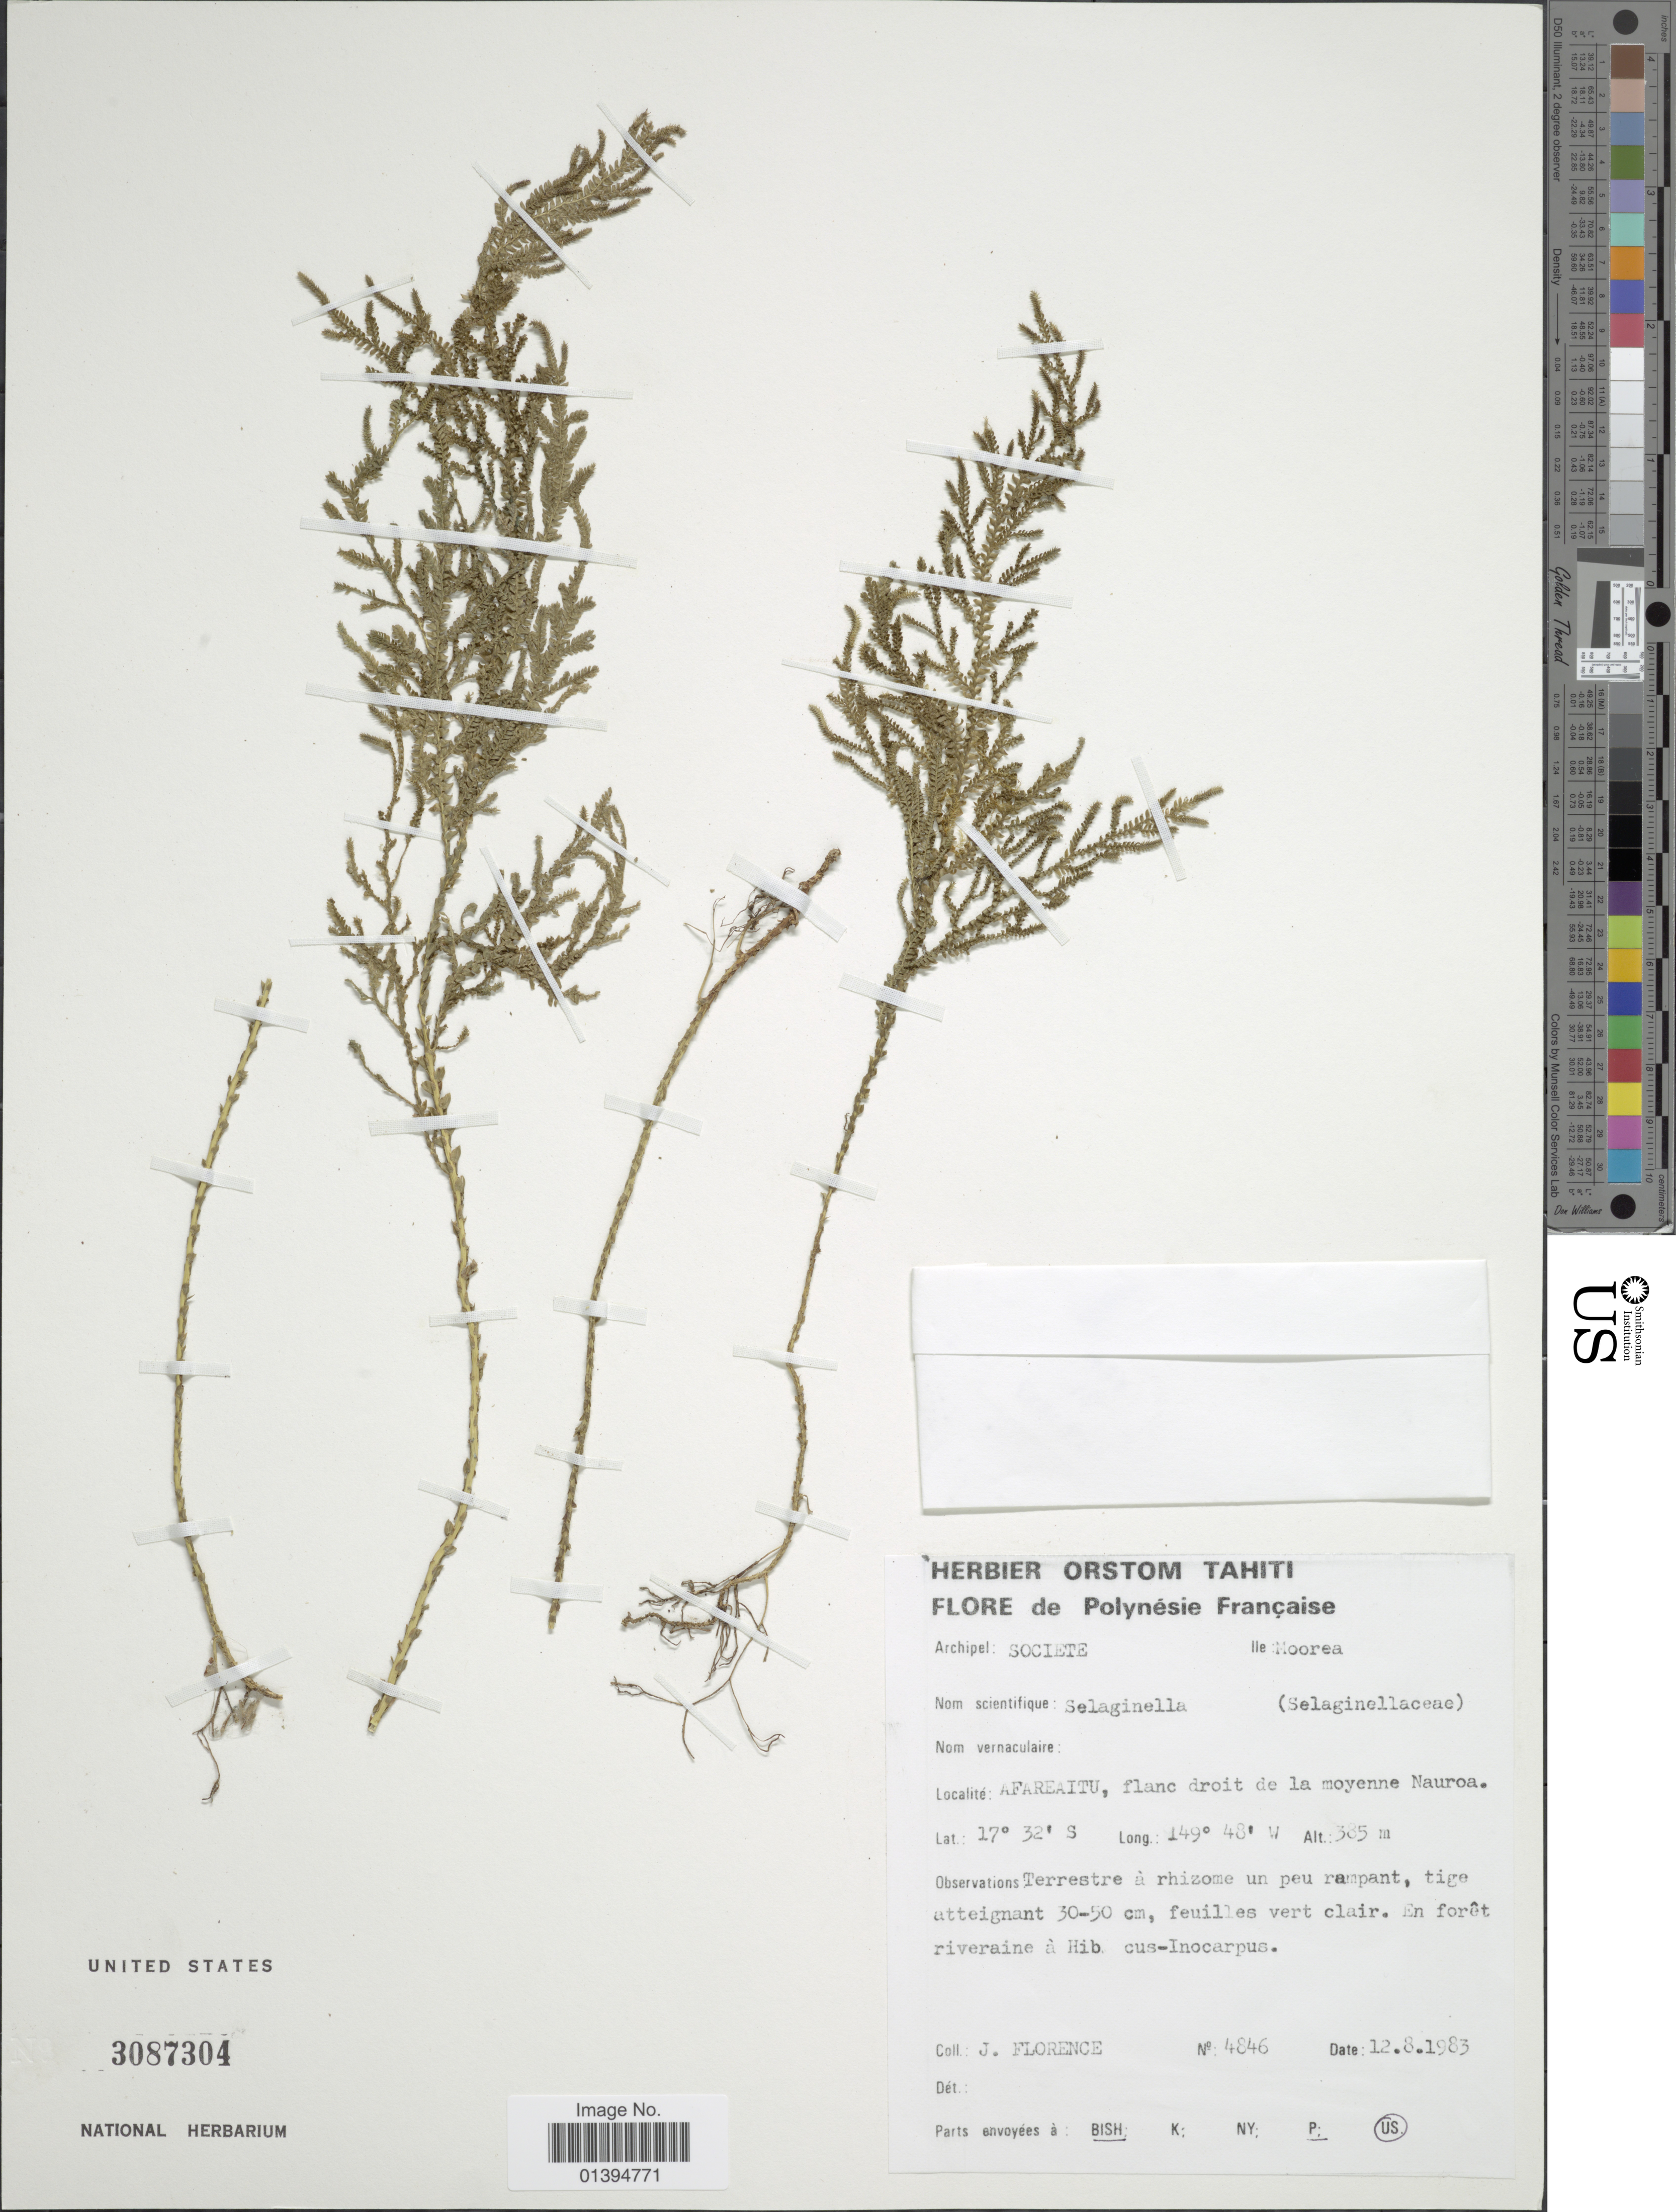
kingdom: Plantae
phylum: Tracheophyta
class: Lycopodiopsida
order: Selaginellales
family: Selaginellaceae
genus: Selaginella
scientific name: Selaginella societatis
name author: J.W. Moore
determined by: Florence, J.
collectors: J. Florence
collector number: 4846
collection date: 1983-08-12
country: French Polynesia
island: Moorea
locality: Archipel Societe, Ile Moorea, Afareaitu, flanc droit de la moyenne Nauroa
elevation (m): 385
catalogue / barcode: US 3087304